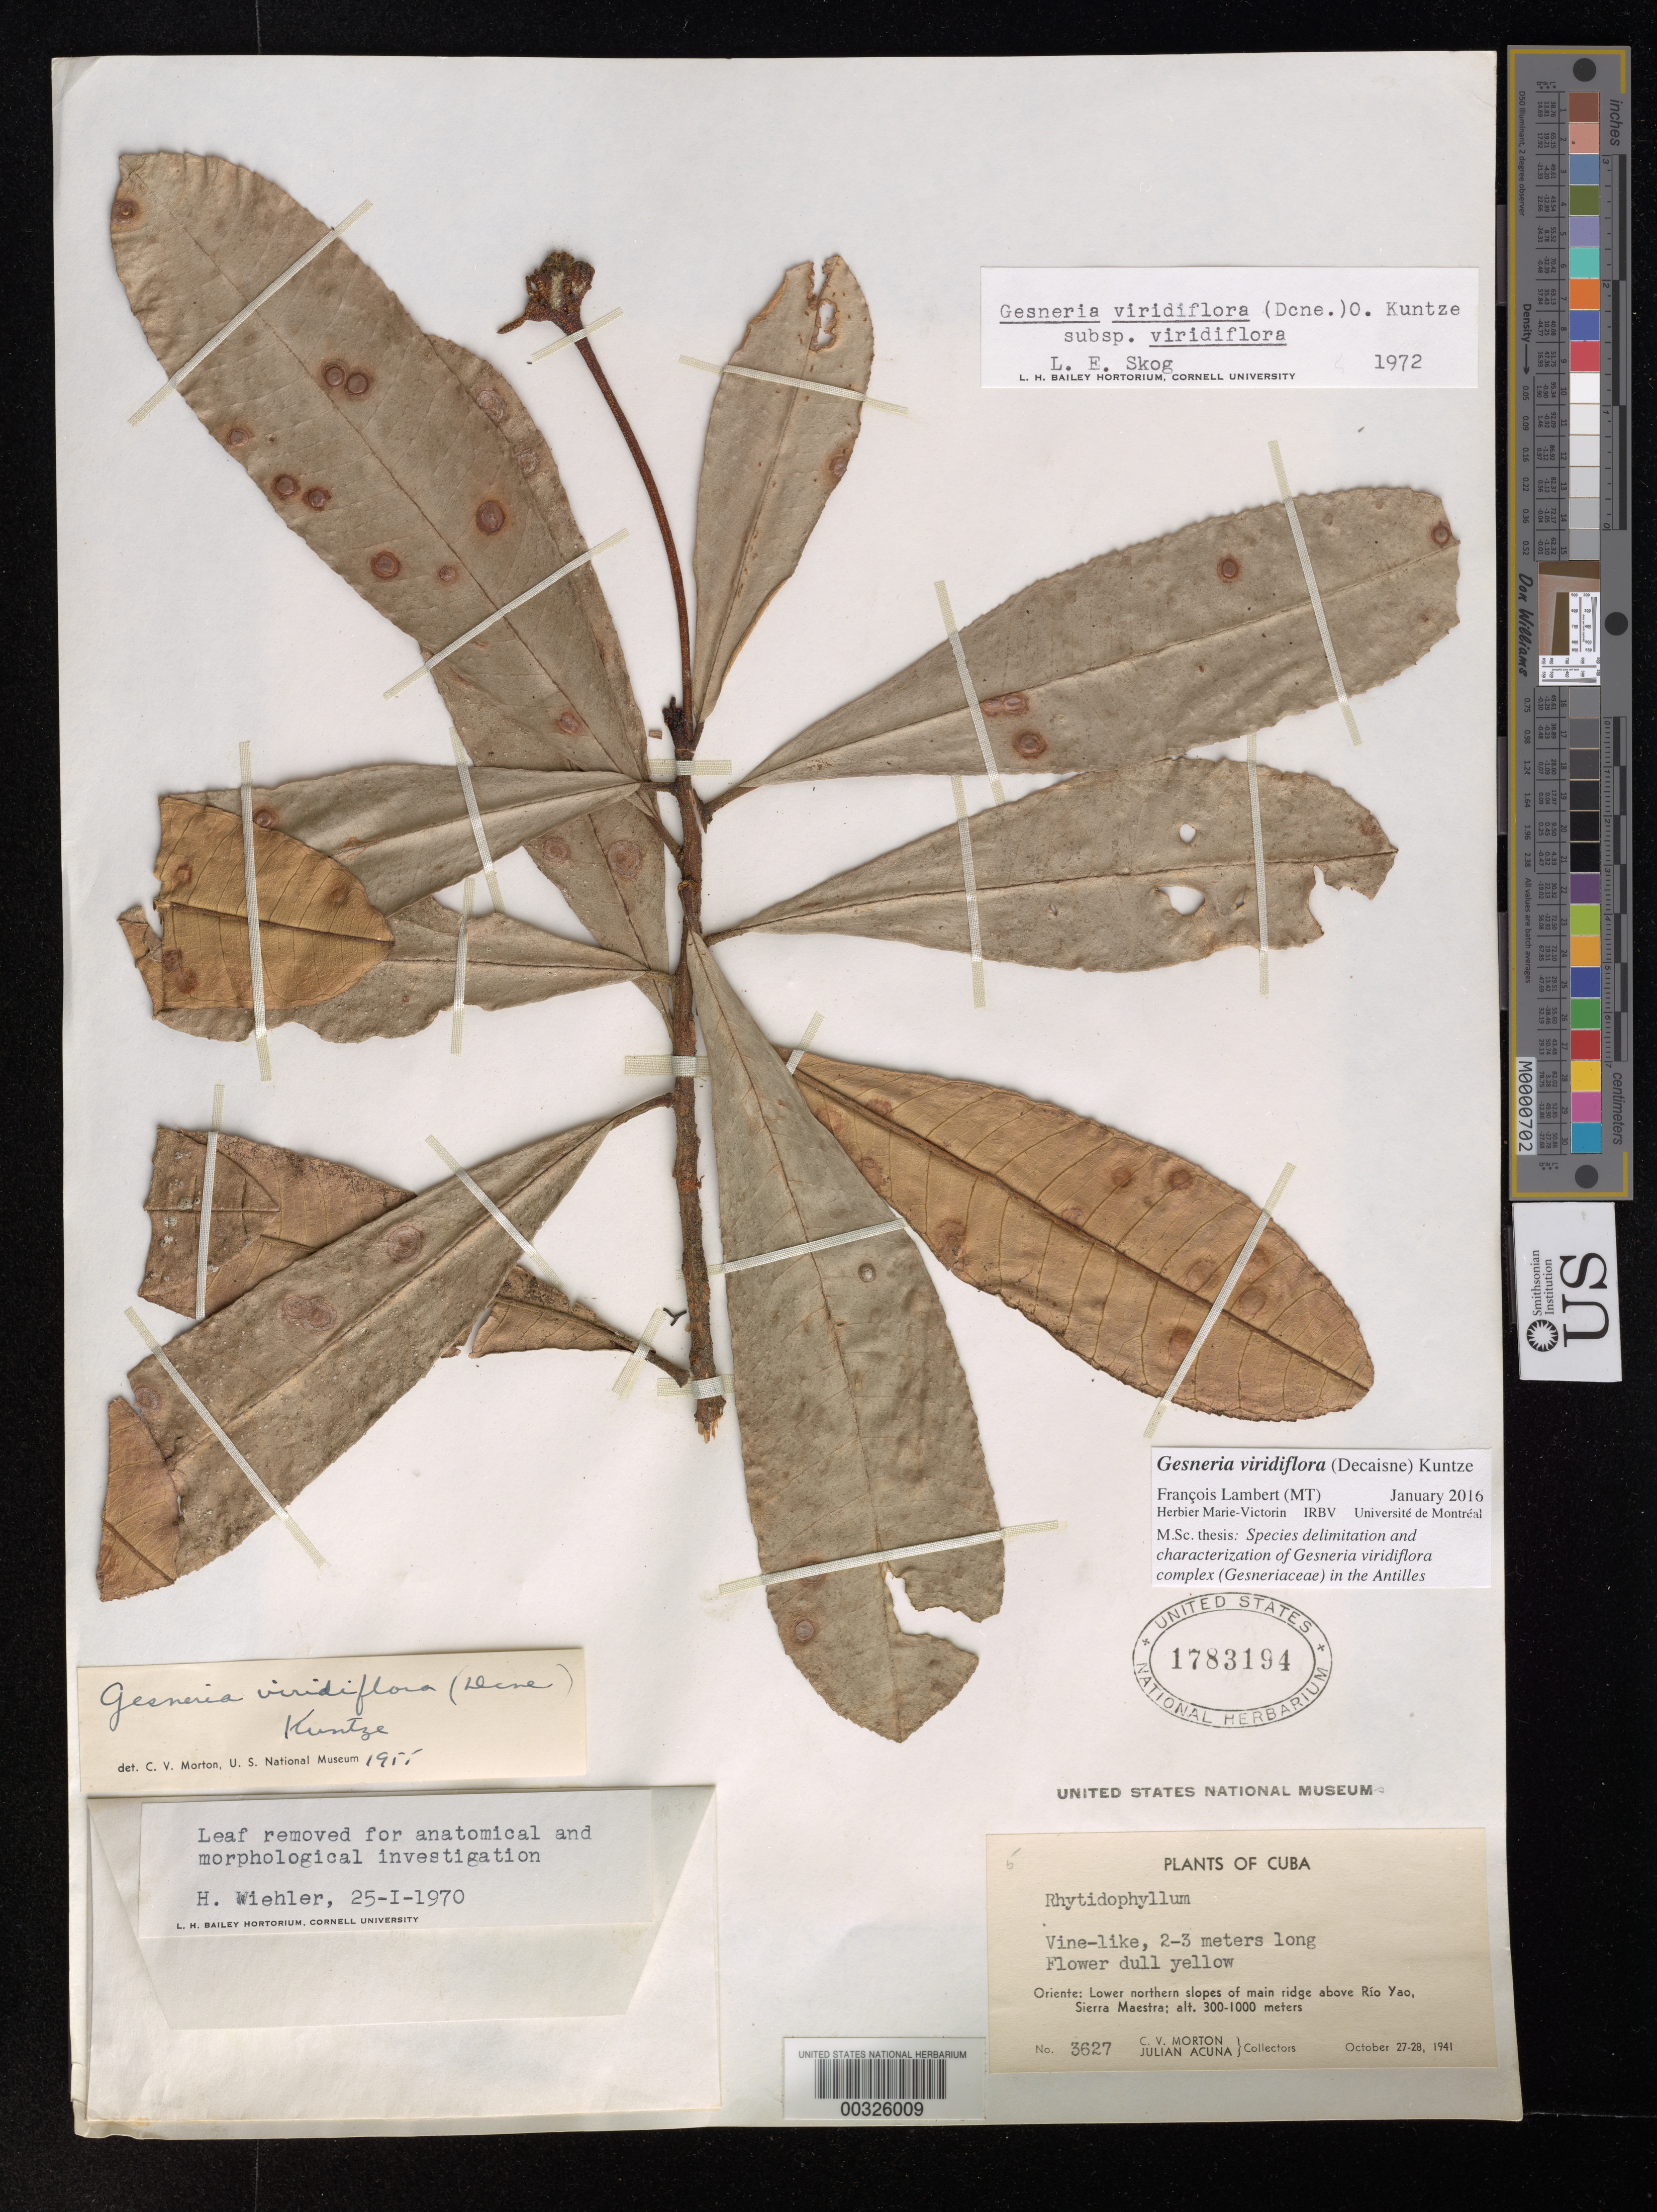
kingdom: Plantae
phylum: Tracheophyta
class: Magnoliopsida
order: Lamiales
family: Gesneriaceae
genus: Gesneria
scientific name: Gesneria viridiflora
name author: (Decne.) Kuntze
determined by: Lambert, Francois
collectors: C. V. Morton & J. Acuña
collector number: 3627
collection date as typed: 27-28 Oct 1941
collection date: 1941-10-27/1941-10-28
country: Cuba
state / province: Oriente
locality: Lower northern slopes of main ridge above Rio Yao, Sierra Maestra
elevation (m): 300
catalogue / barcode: US 1783194